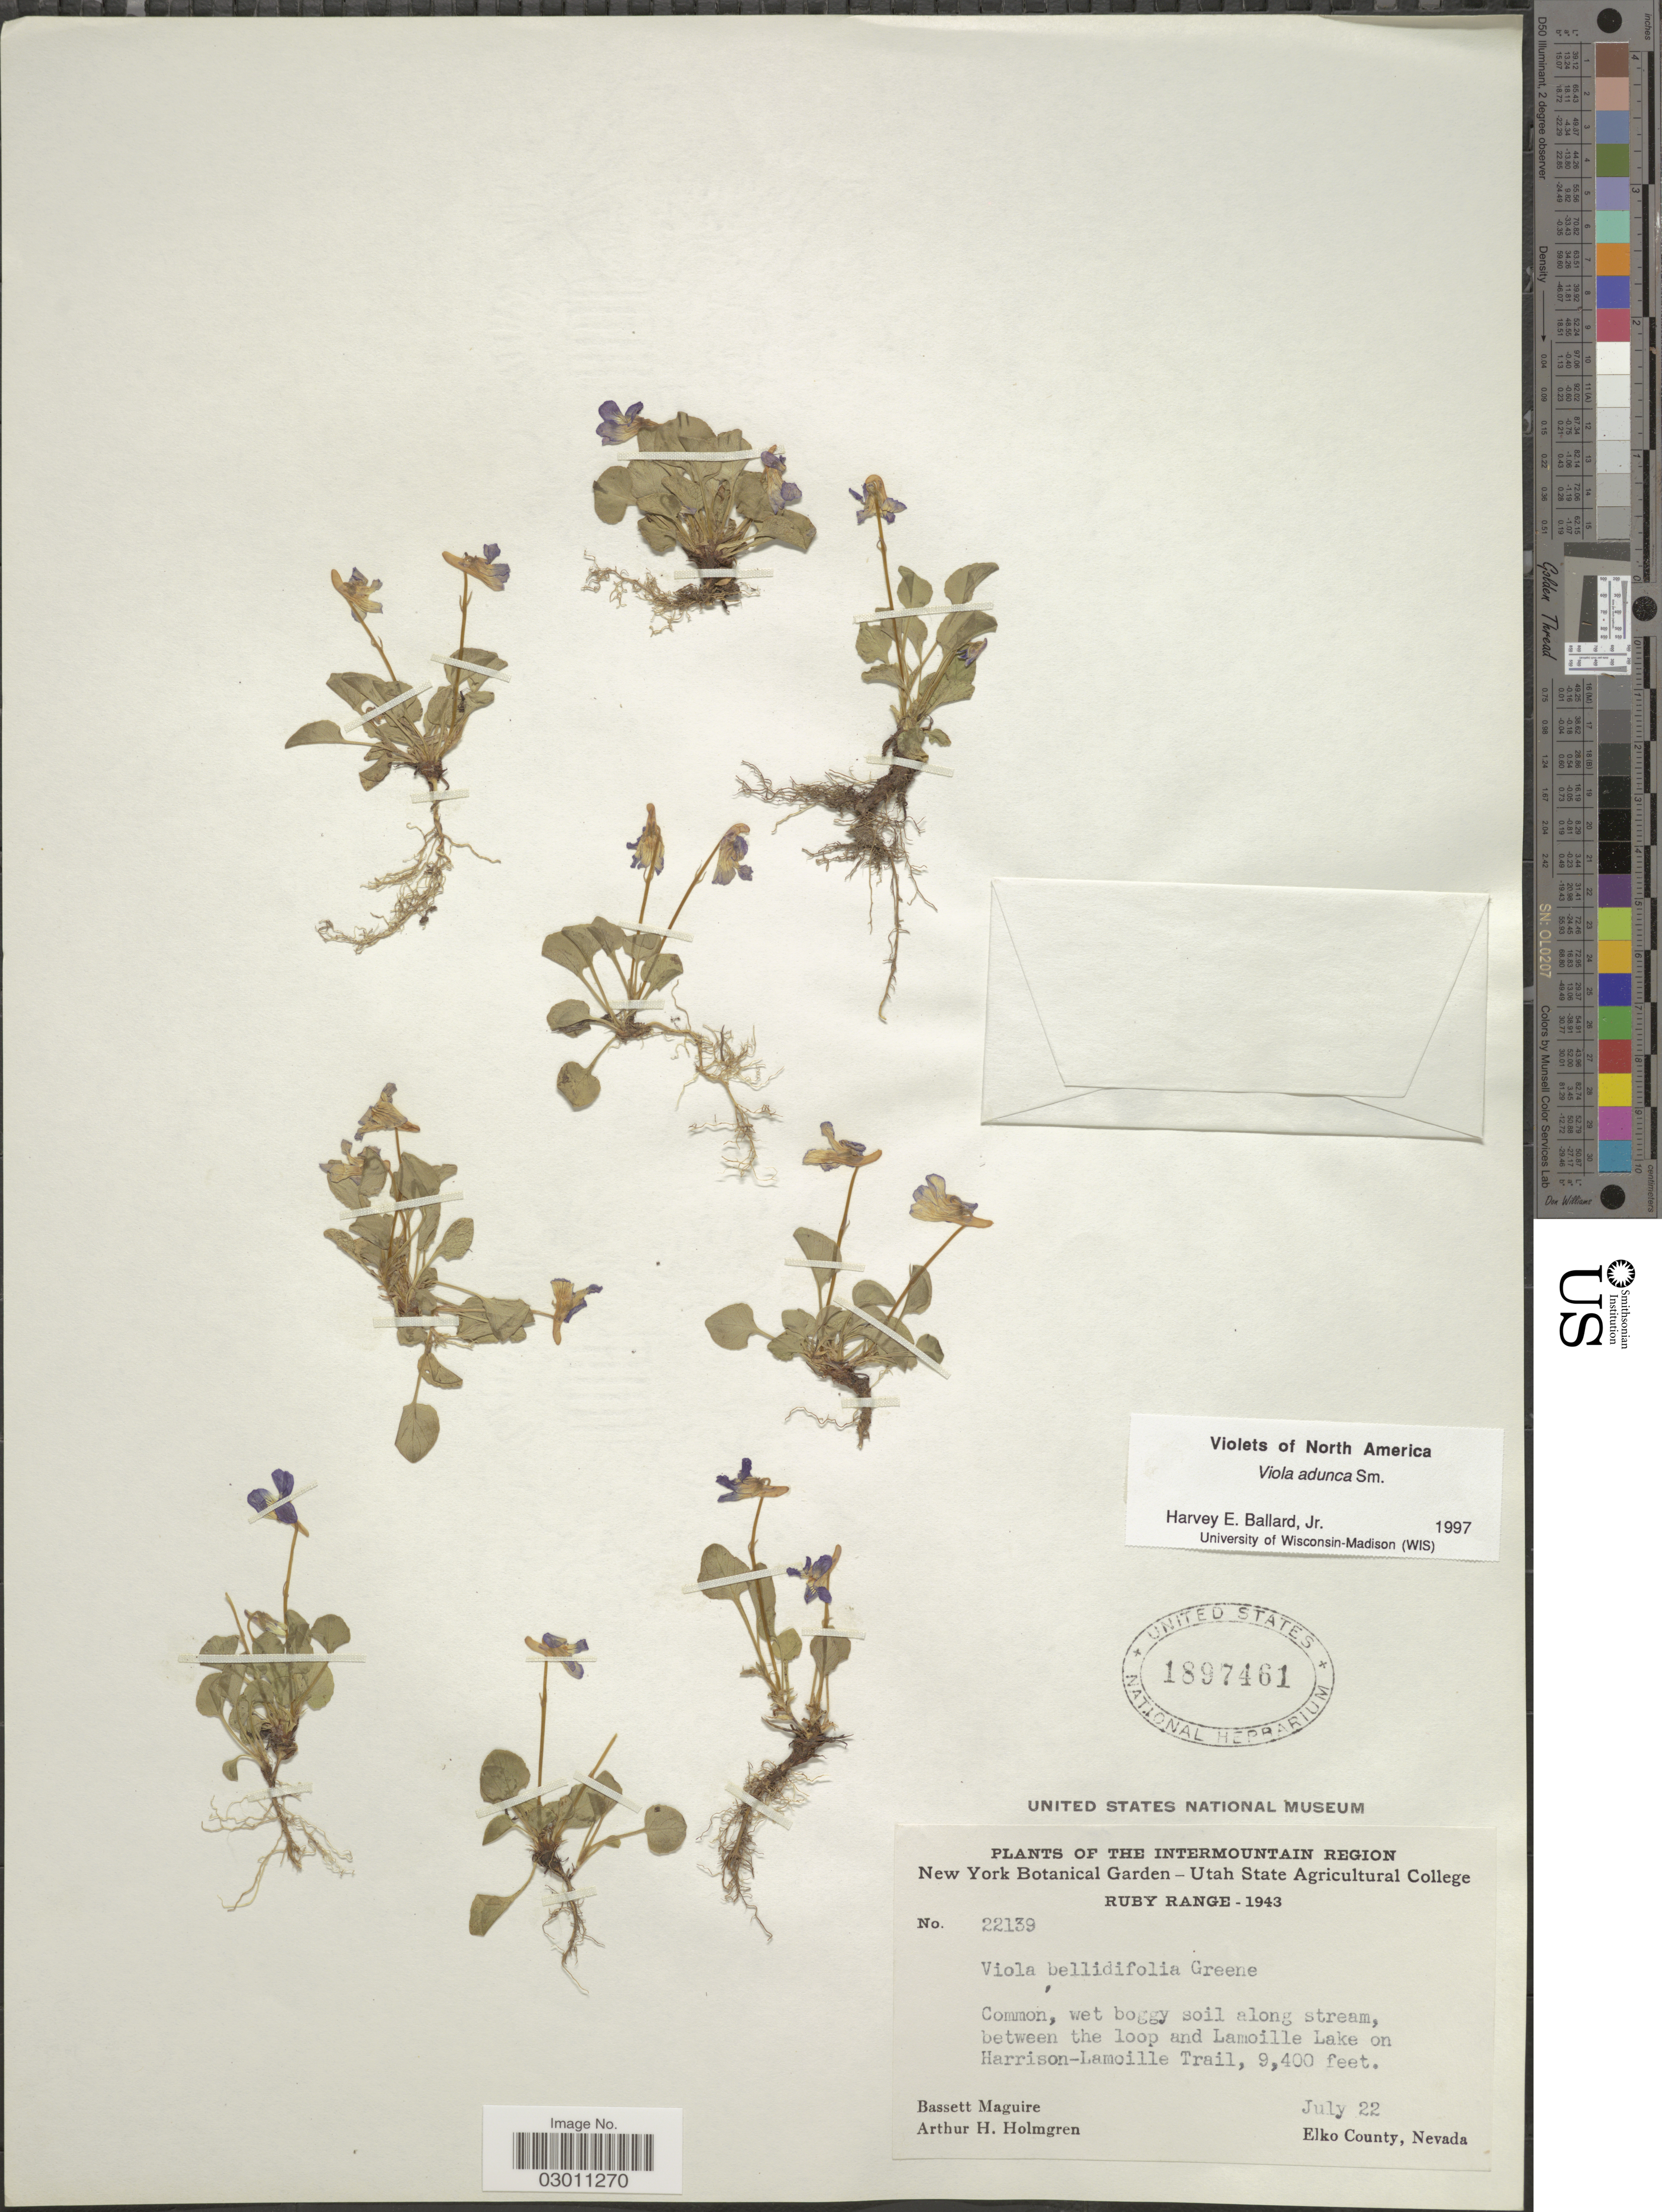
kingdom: Plantae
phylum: Tracheophyta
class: Magnoliopsida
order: Malpighiales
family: Violaceae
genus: Viola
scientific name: Viola adunca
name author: Sm.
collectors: B. Maguire & A. H. Holmgren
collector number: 22139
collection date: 1943-07-22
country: United States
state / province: Nevada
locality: Intermountain Region. Ruby Range. Along stream, between the loop and Lamoille Lake on Harrison-Lamoille Trail. Elko County.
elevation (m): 2865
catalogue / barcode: US 1897461